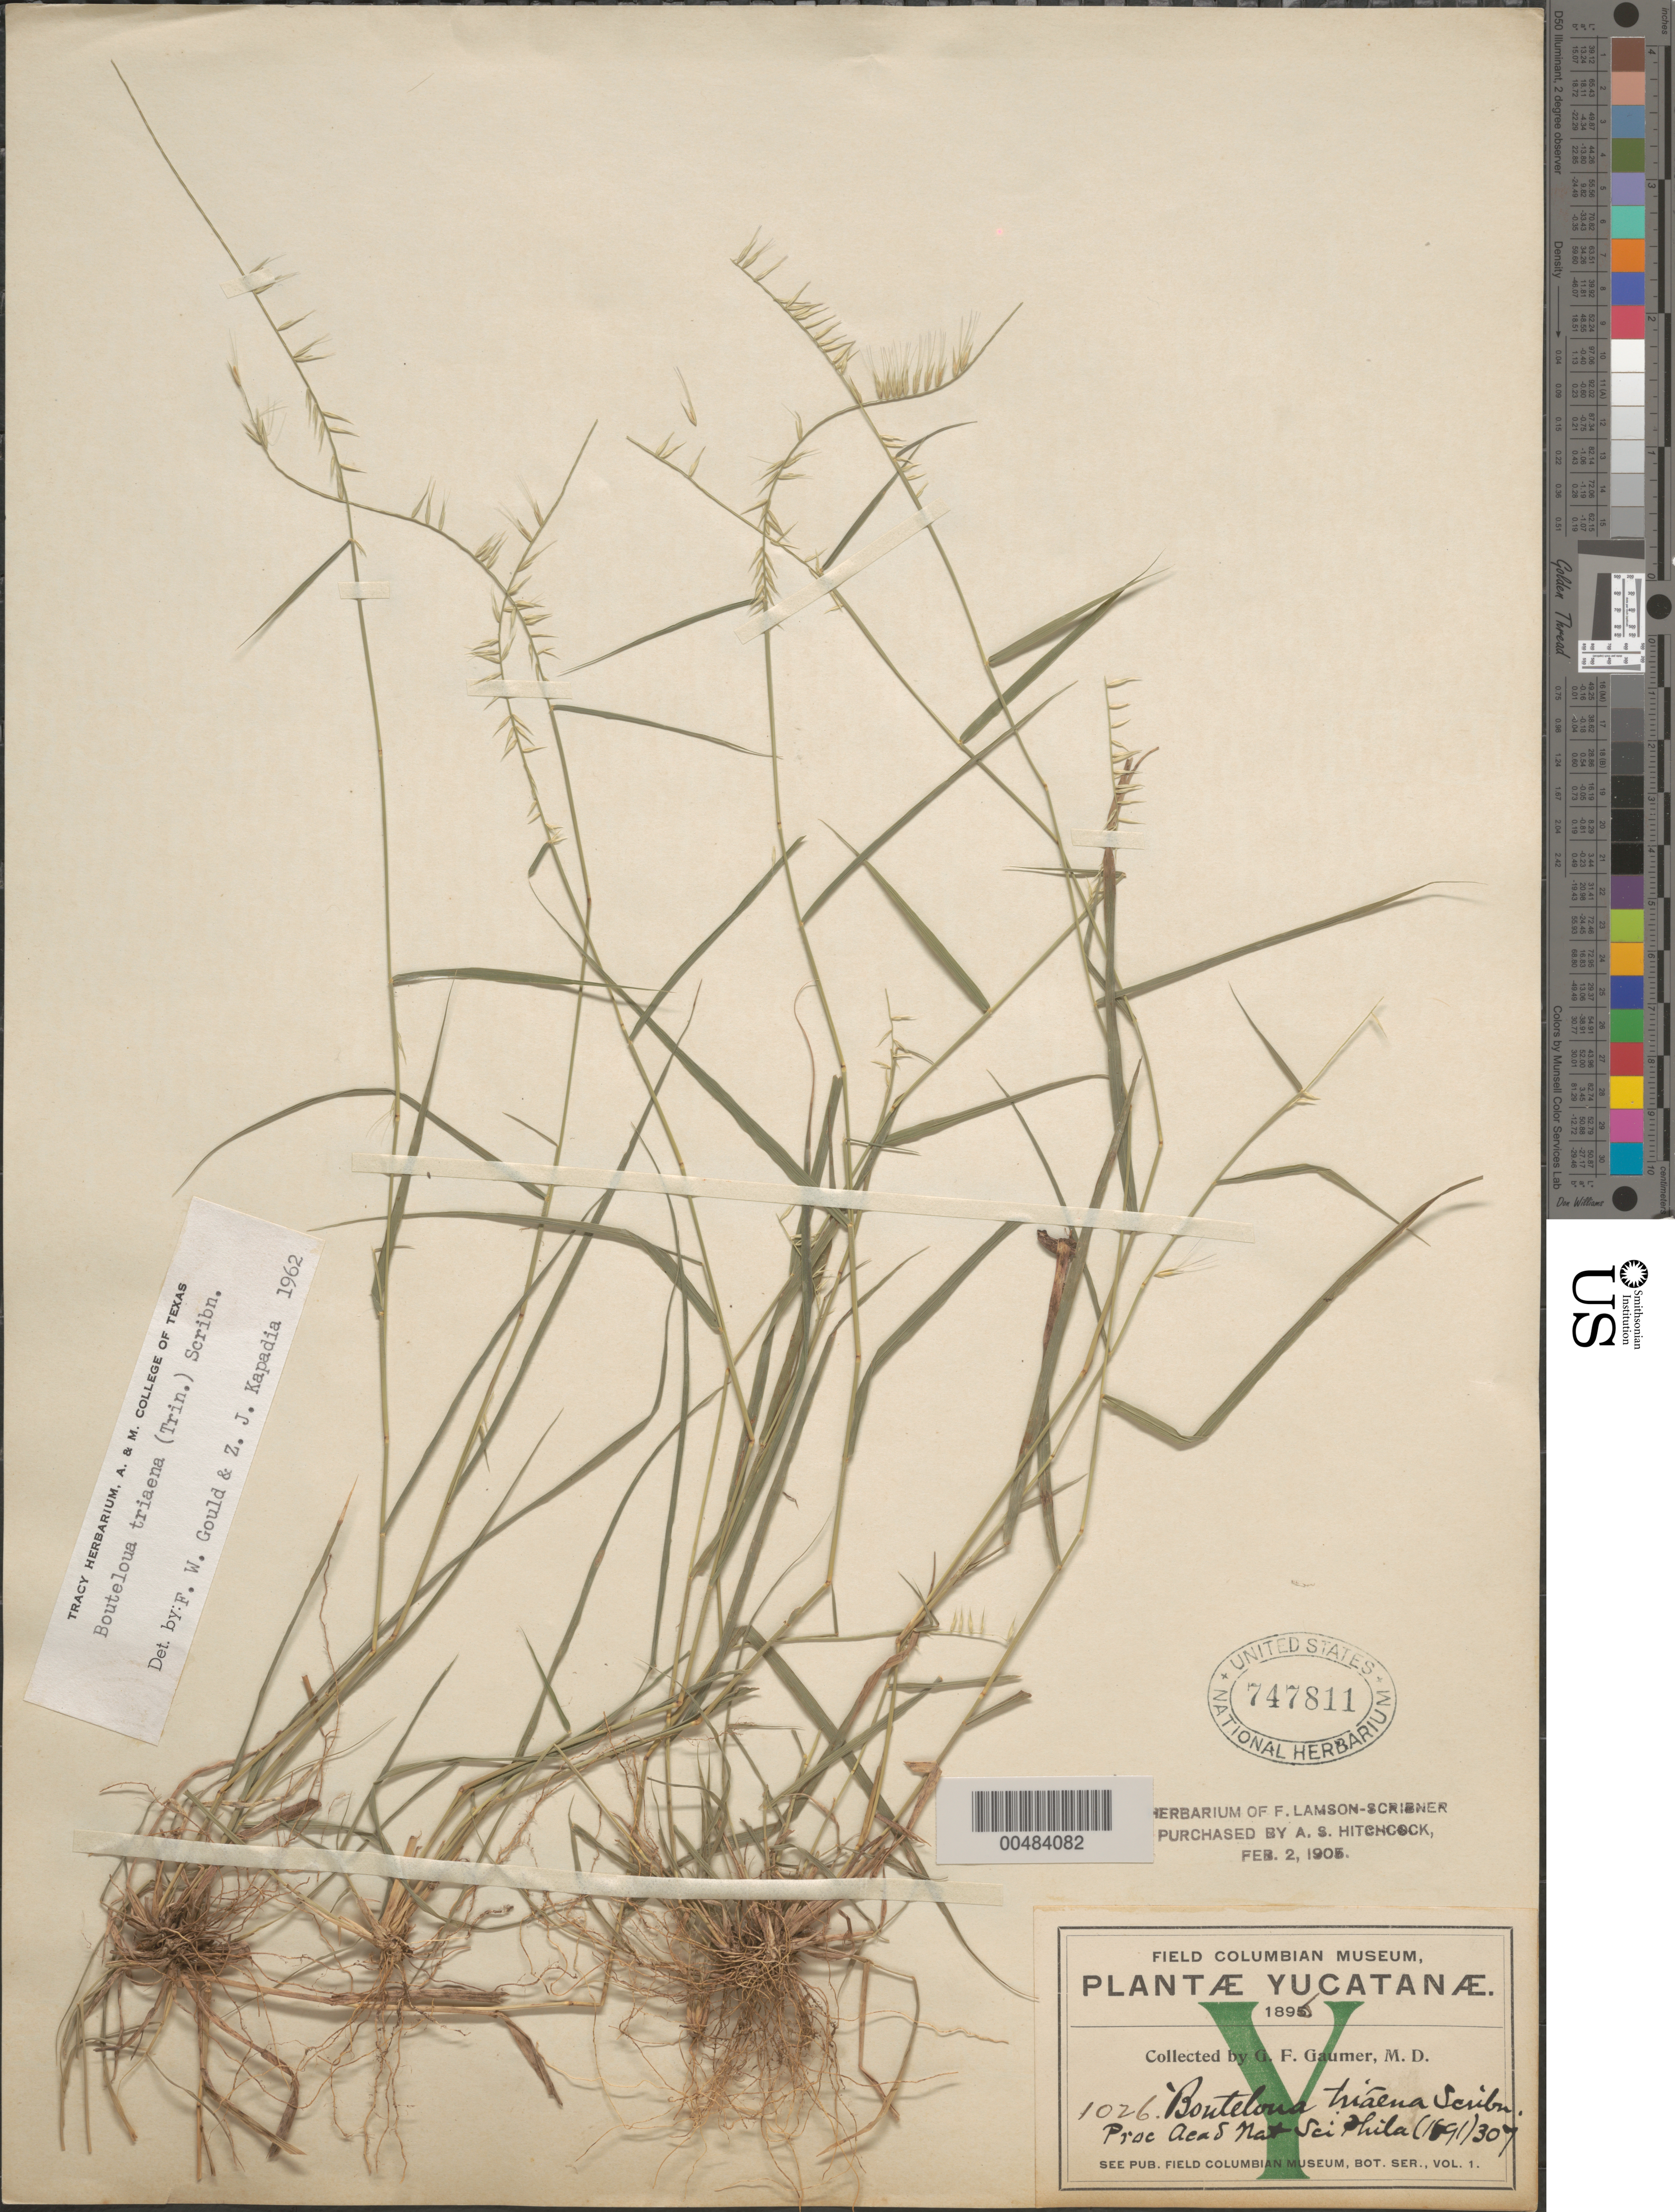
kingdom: Plantae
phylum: Tracheophyta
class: Liliopsida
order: Poales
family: Poaceae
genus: Bouteloua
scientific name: Bouteloua triaena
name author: (Trin. ex Spreng.) Scribn.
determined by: Gould, F. W.; Kapadia, Zarir J.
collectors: G. F. Gaumer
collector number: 1026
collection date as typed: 1896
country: Mexico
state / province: Yucatan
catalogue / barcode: US 747811